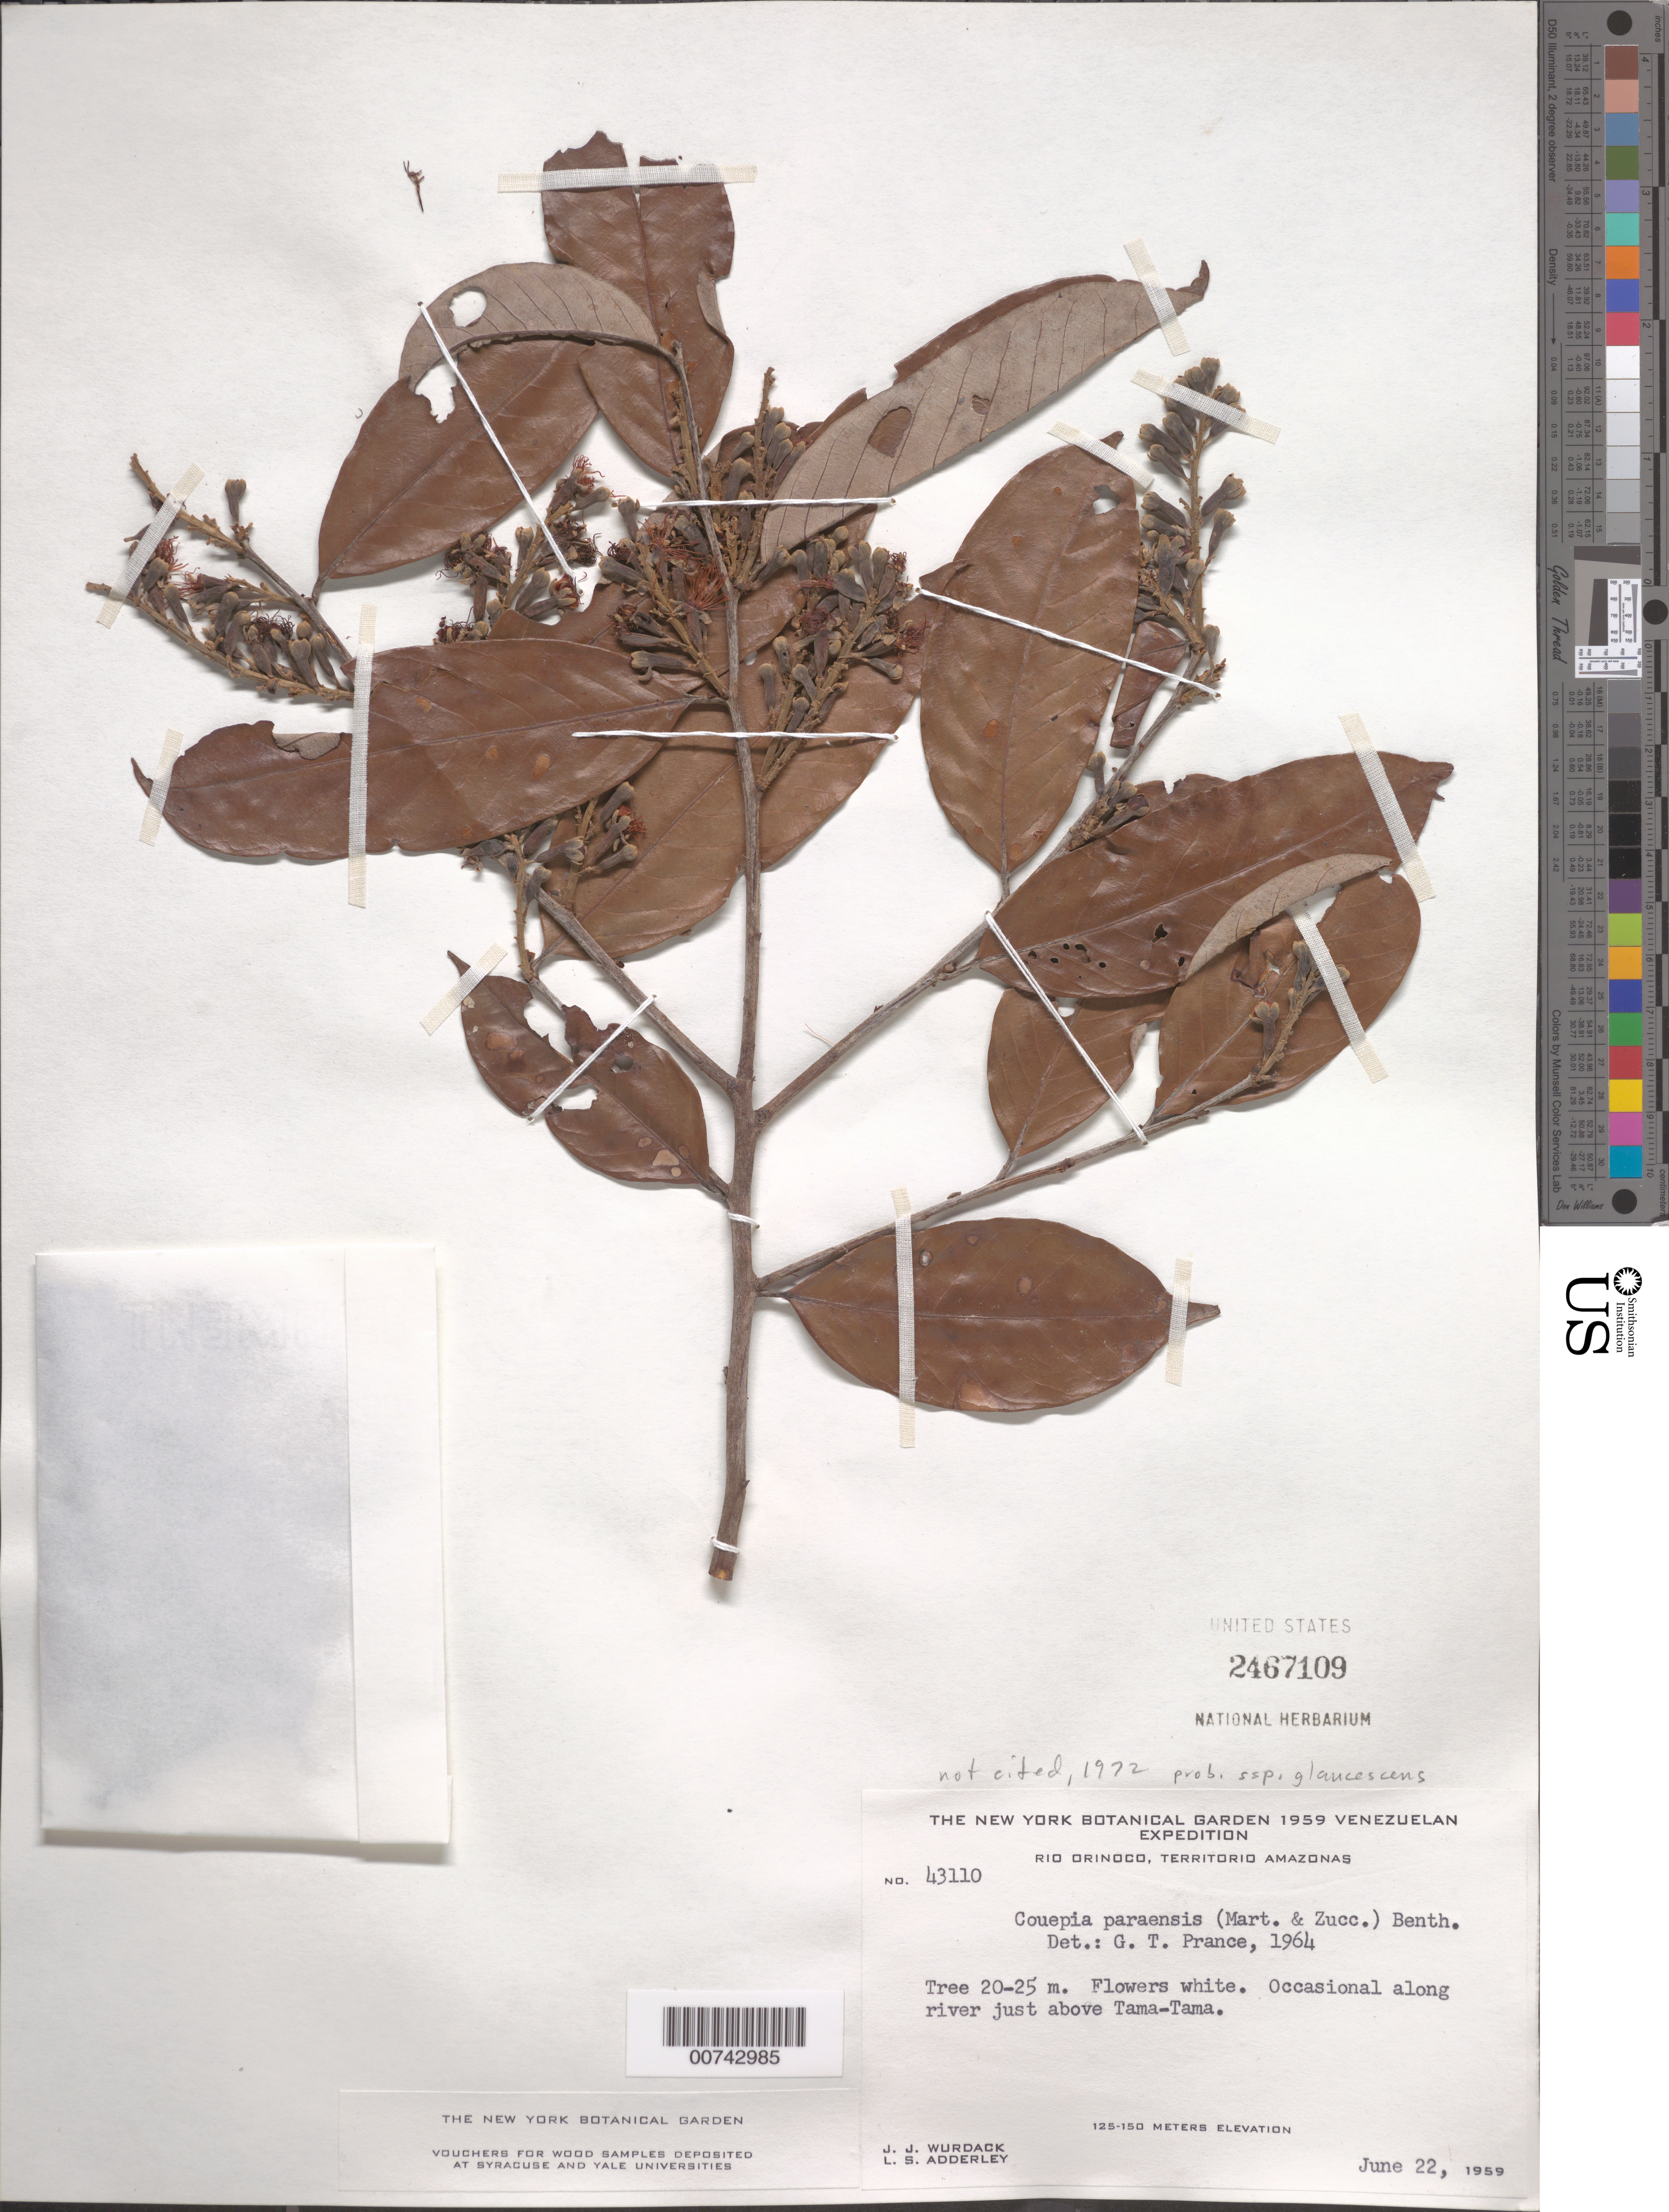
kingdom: Plantae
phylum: Tracheophyta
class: Magnoliopsida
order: Malpighiales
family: Chrysobalanaceae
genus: Couepia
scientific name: Couepia paraensis subsp. glaucescens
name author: (Spruce ex Hook. f.) Prance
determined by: Prance, G. T.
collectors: J. J. Wurdack & L. S. Adderley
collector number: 43110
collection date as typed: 22-Jun-59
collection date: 1959-06-22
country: Venezuela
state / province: Amazonas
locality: Río Orinoco, Tama-Tama, just above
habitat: Along river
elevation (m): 125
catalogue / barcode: US 2467109